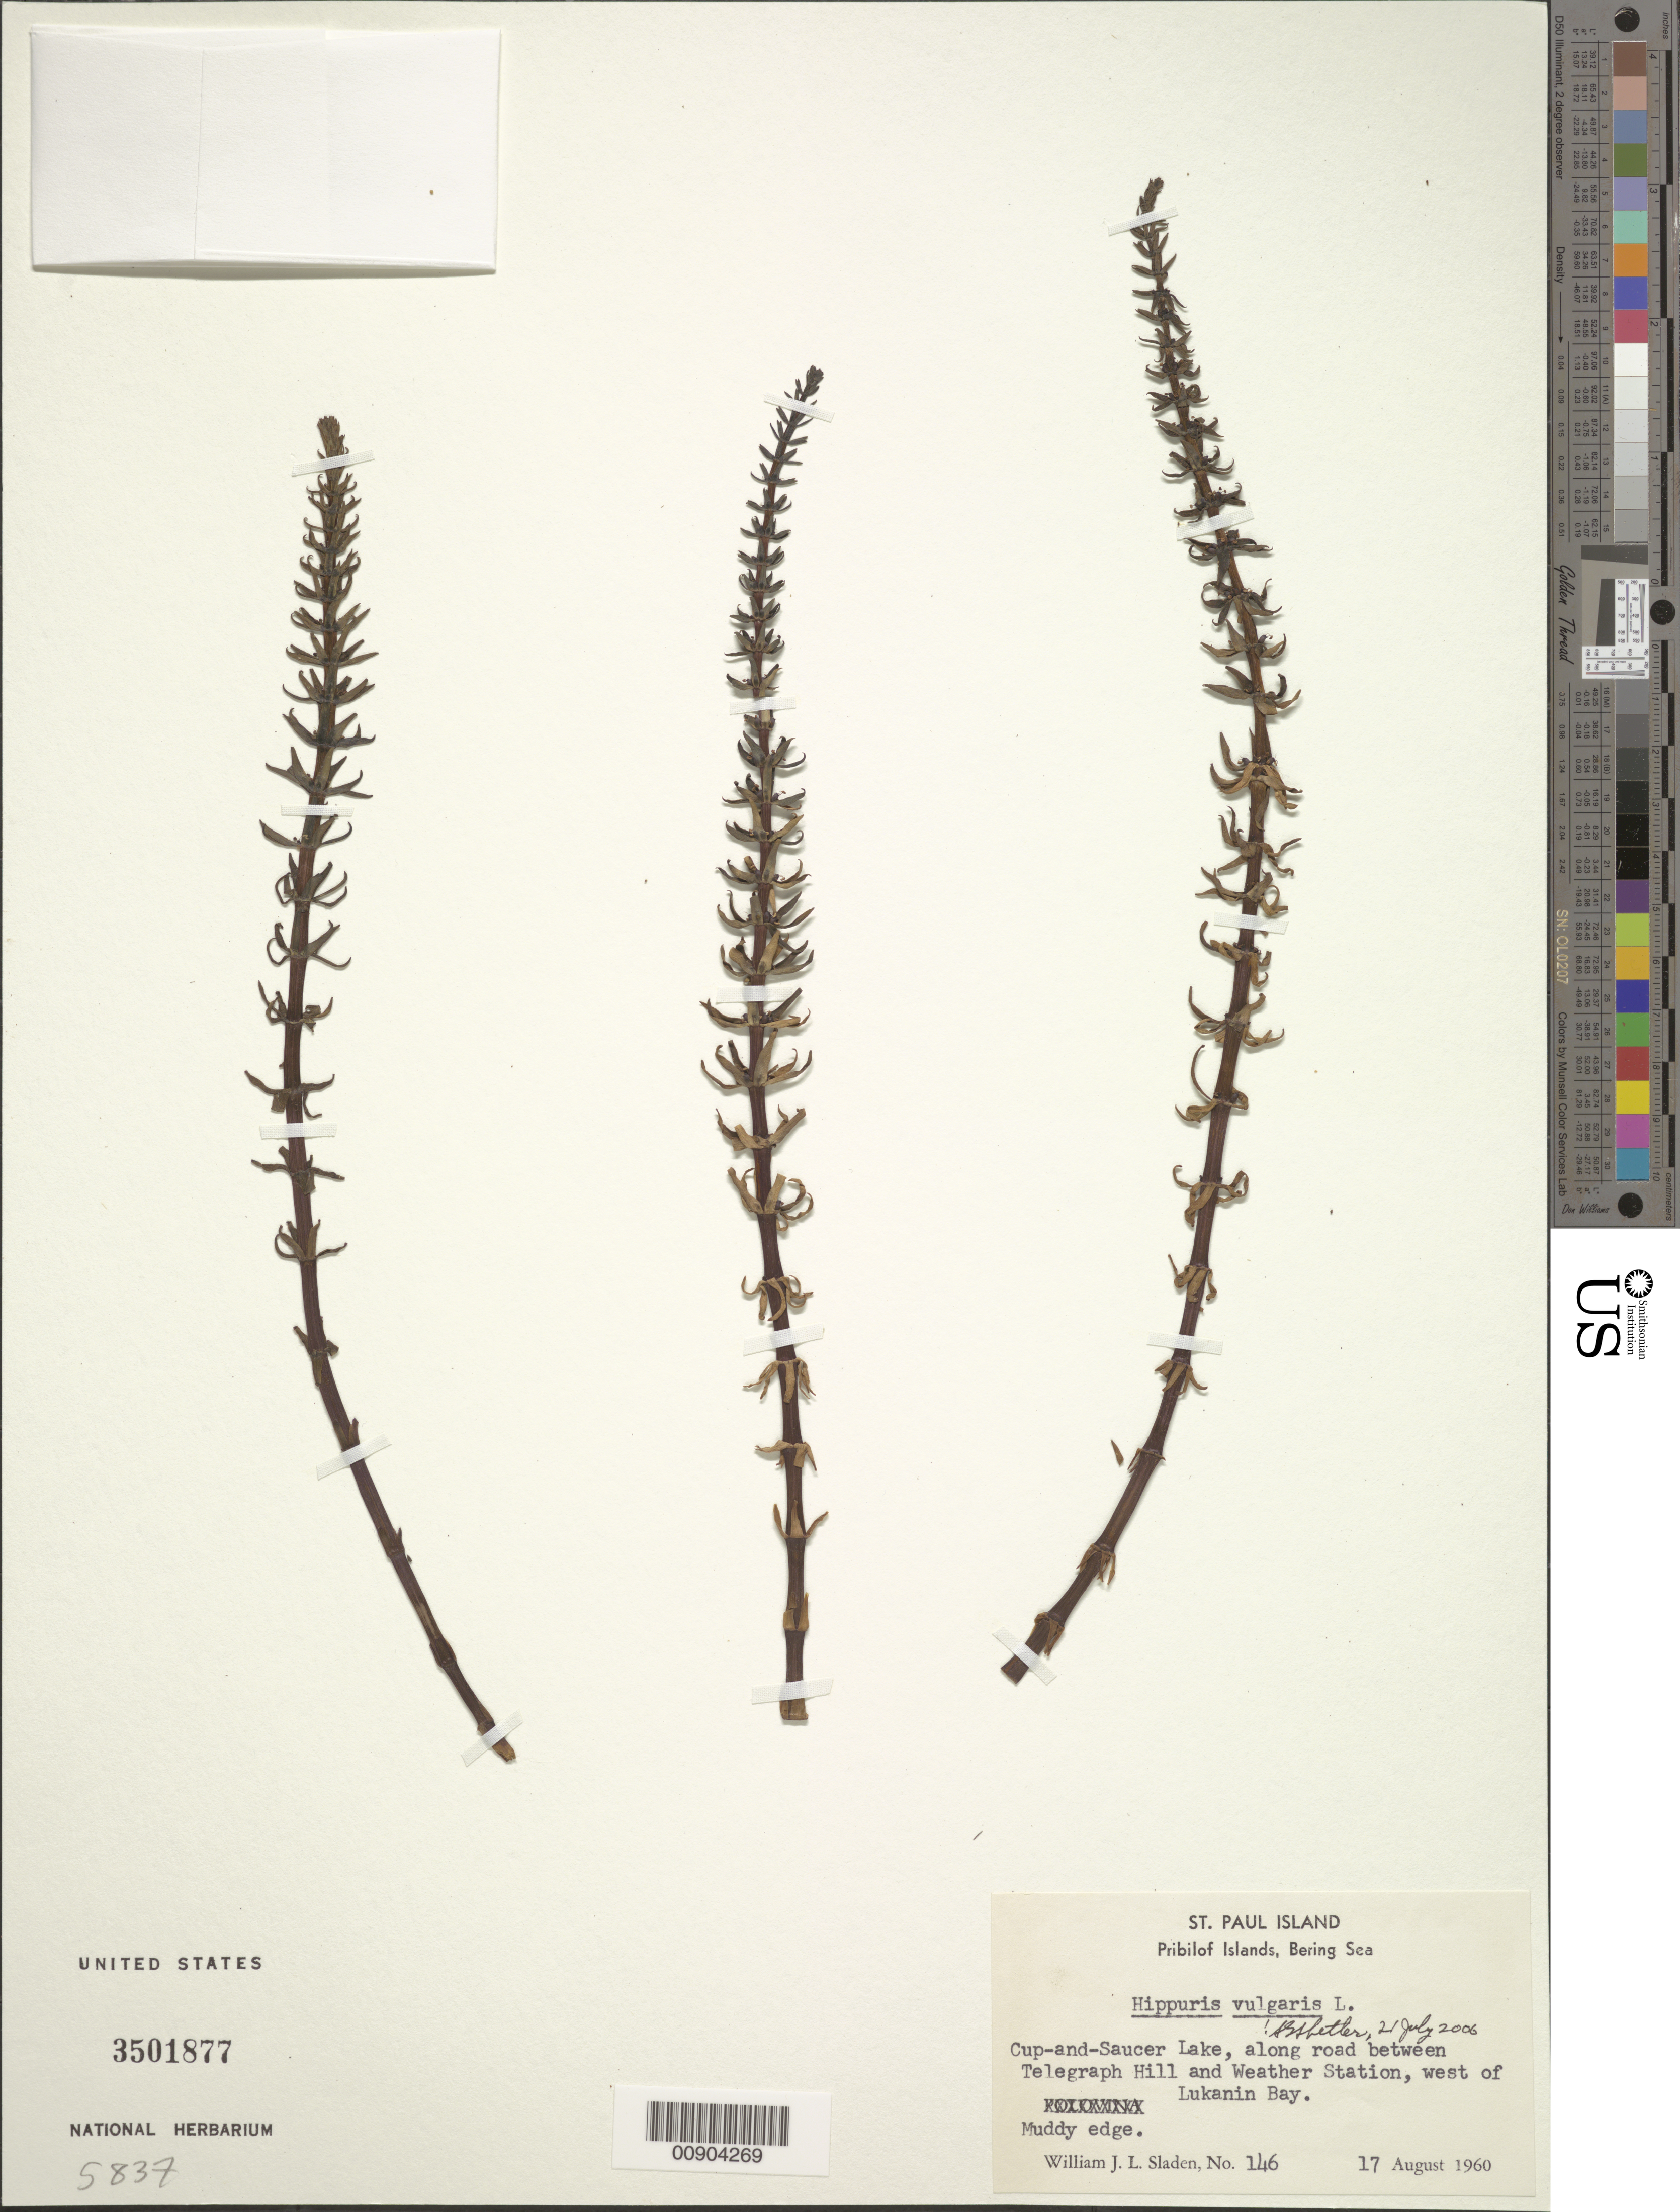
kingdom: Plantae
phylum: Tracheophyta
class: Magnoliopsida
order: Lamiales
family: Plantaginaceae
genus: Hippuris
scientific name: Hippuris vulgaris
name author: L.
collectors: W. Sladen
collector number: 146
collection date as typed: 17 Aug 1960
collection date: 1960-08-17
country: United States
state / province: Alaska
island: St. Paul Island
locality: St. Paul Island. Cup-and-Saucer Lake, along road between Telegraph Hill and Weather Station, west of Lukanin Bay., Bering Sea, Pribilof Islands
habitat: Muddy edge.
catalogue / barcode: US 3501877